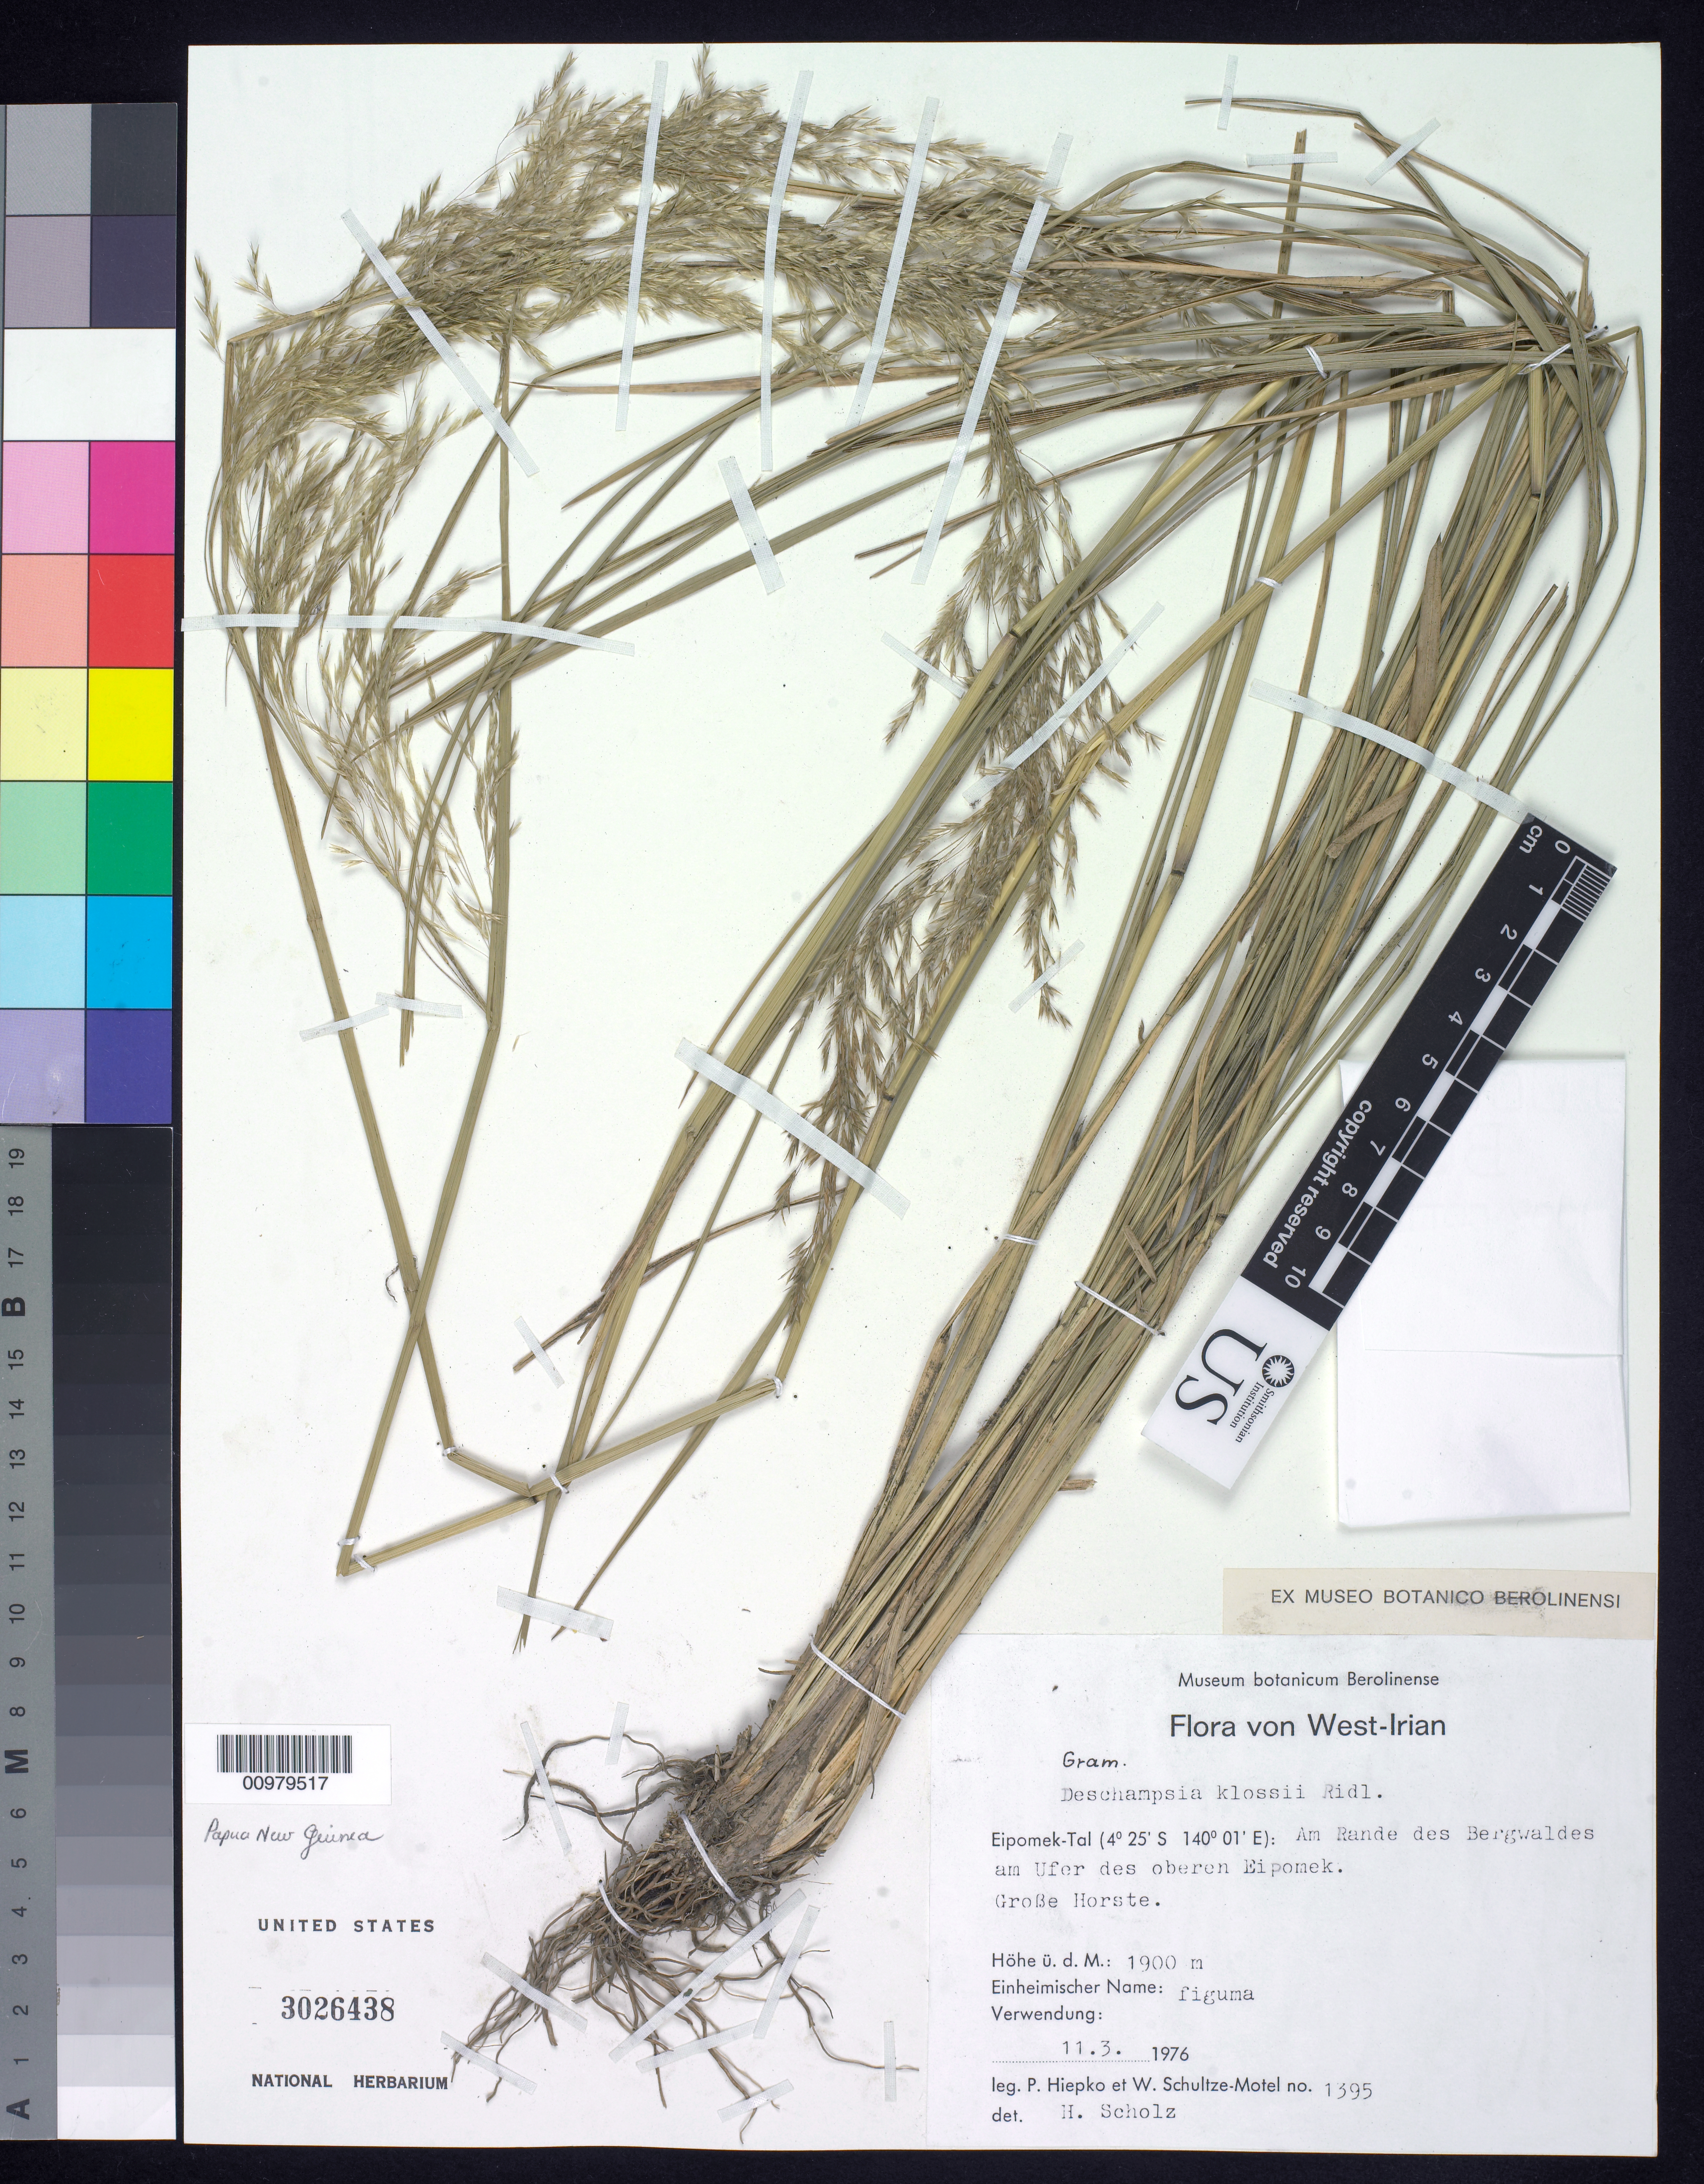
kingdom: Plantae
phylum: Tracheophyta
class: Liliopsida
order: Poales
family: Poaceae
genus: Deschampsia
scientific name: Deschampsia klossii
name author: Ridl.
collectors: P. H. Hiepko & W. Schultze-Motel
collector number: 1395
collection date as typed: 11 Mar 1976 or 03 Nov 1976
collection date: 1976-03-11 or 1976-11-03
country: Papua New Guinea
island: New Guinea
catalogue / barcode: US 3026438